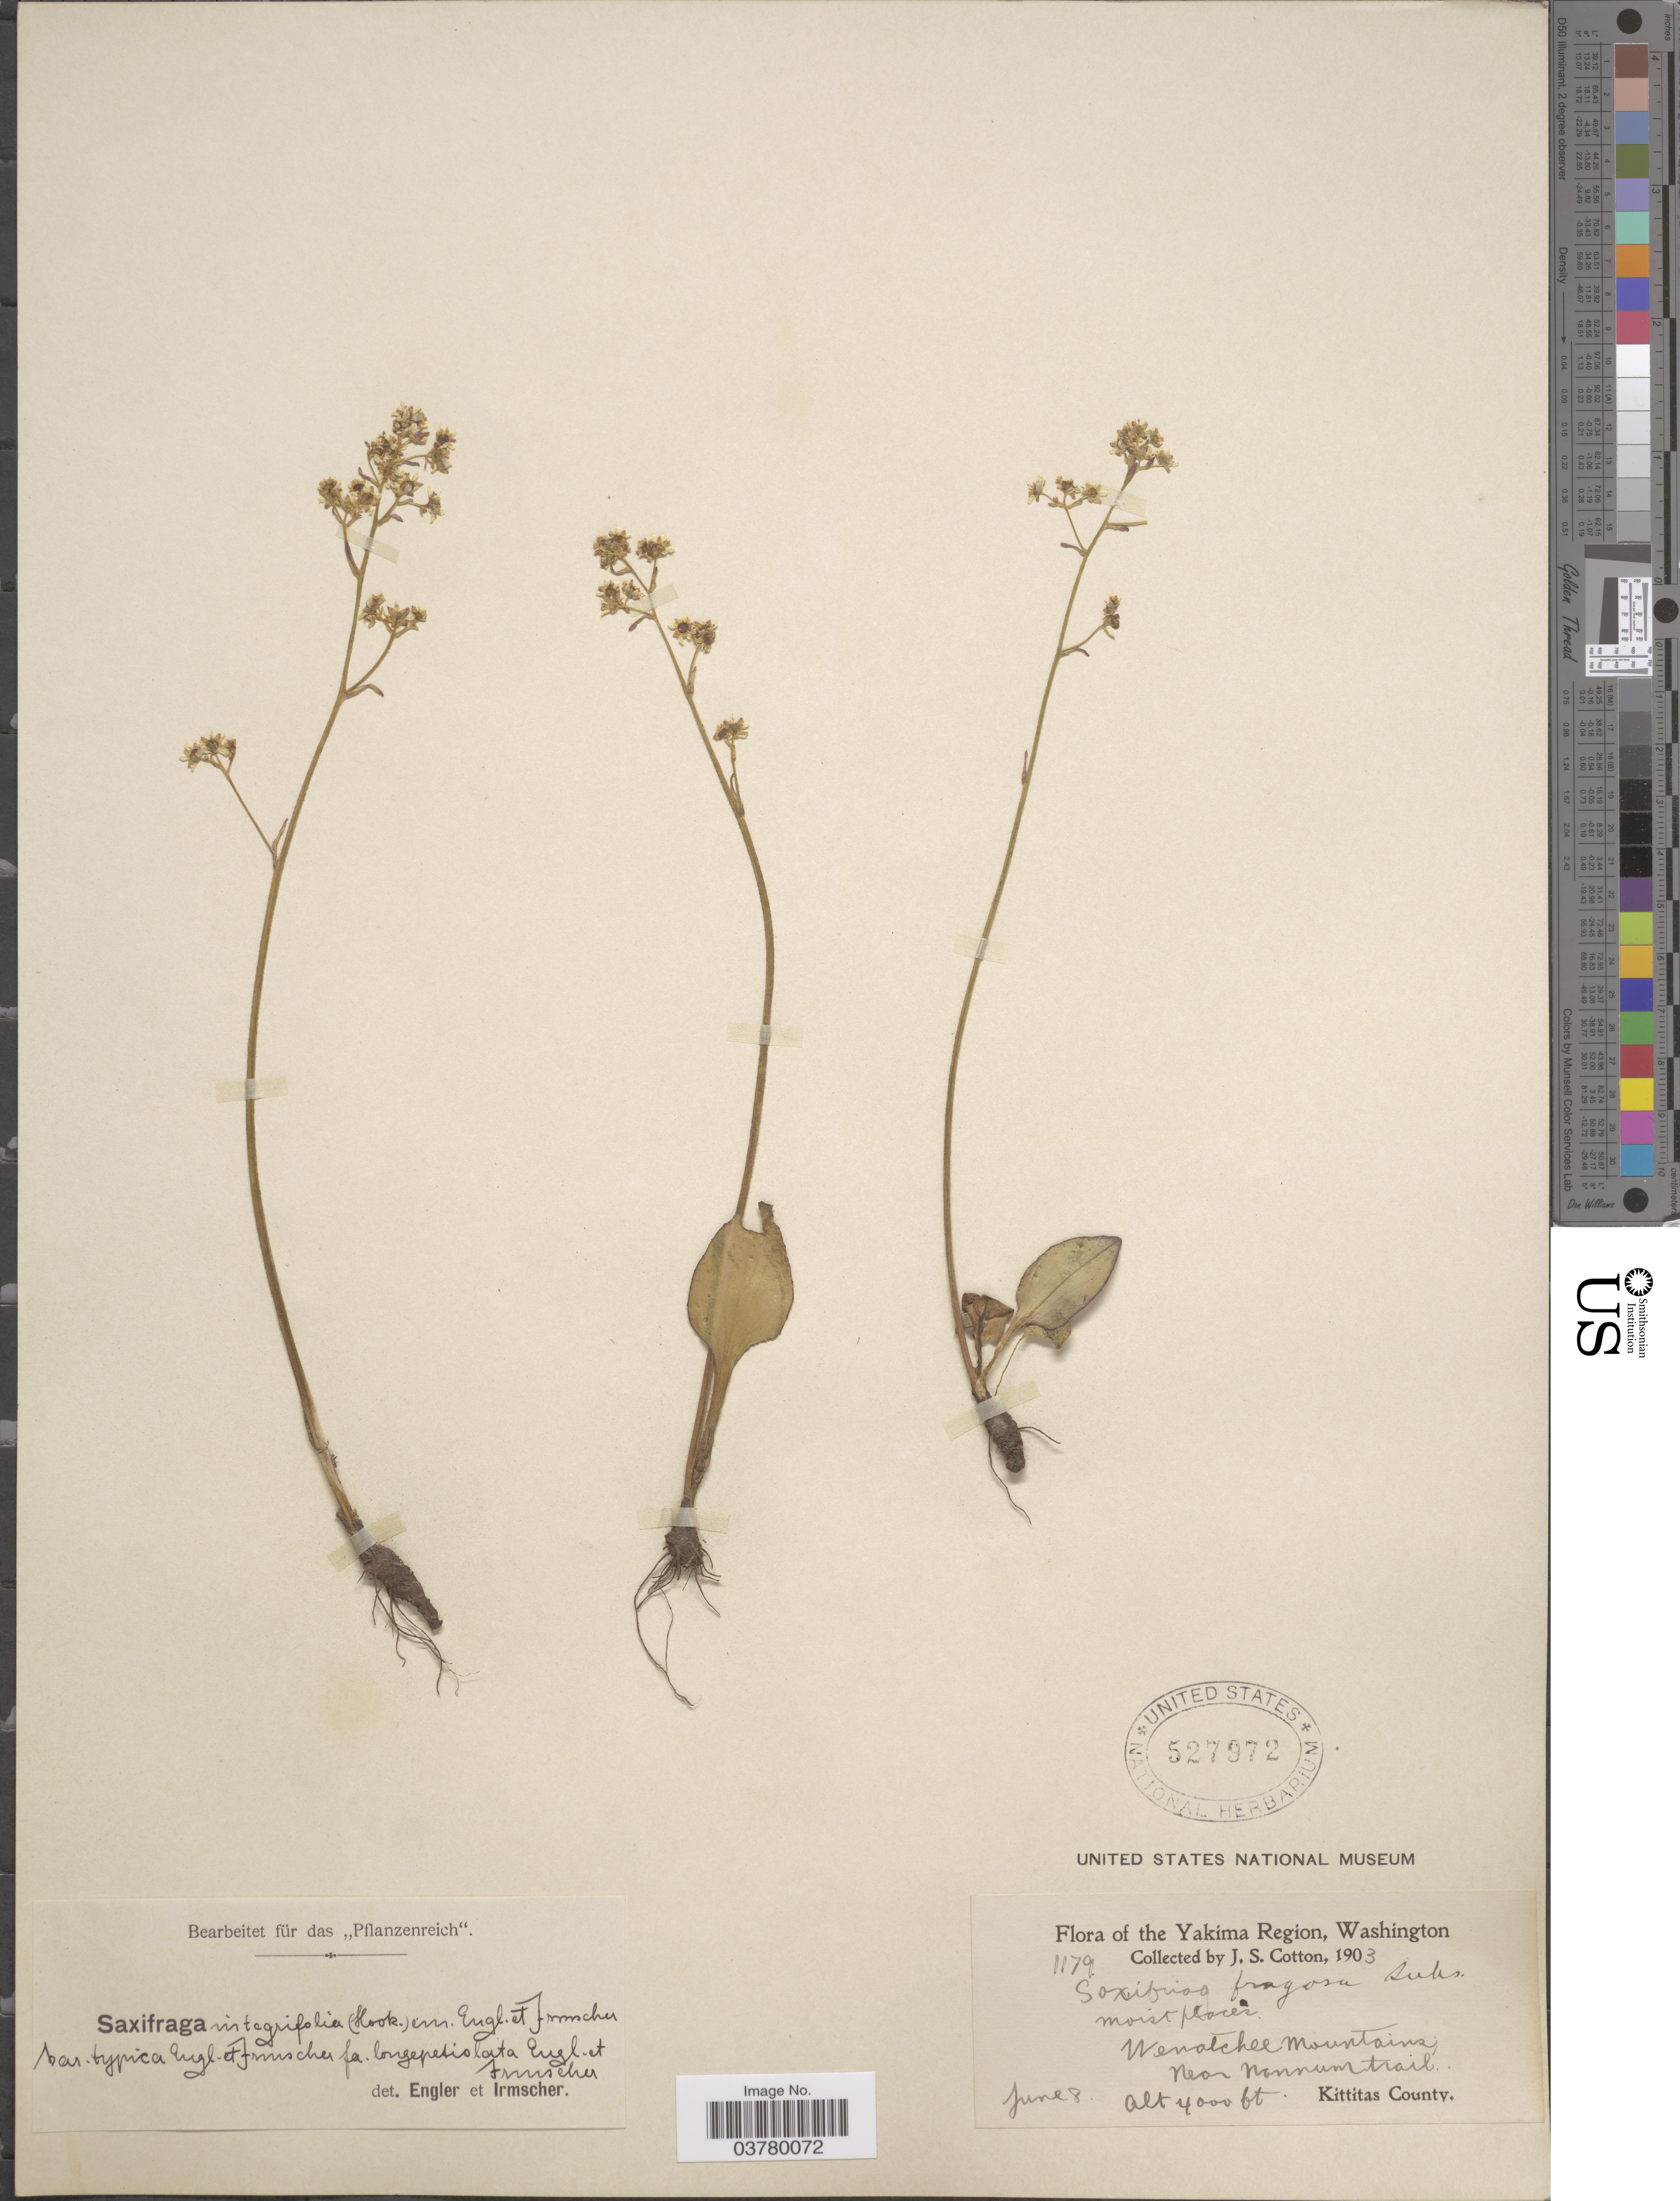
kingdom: Plantae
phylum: Tracheophyta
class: Magnoliopsida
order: Saxifragales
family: Saxifragaceae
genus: Micranthes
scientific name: Micranthes fragosa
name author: (Suksd. ex Small) Small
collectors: J. S. Cotton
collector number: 1179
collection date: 1903-06-08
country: United States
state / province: Washington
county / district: Kittitas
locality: Yakima Region. Wenatchee Mountains. Near Nannum* trail. Kittitas County.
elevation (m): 1219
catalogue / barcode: US 527972